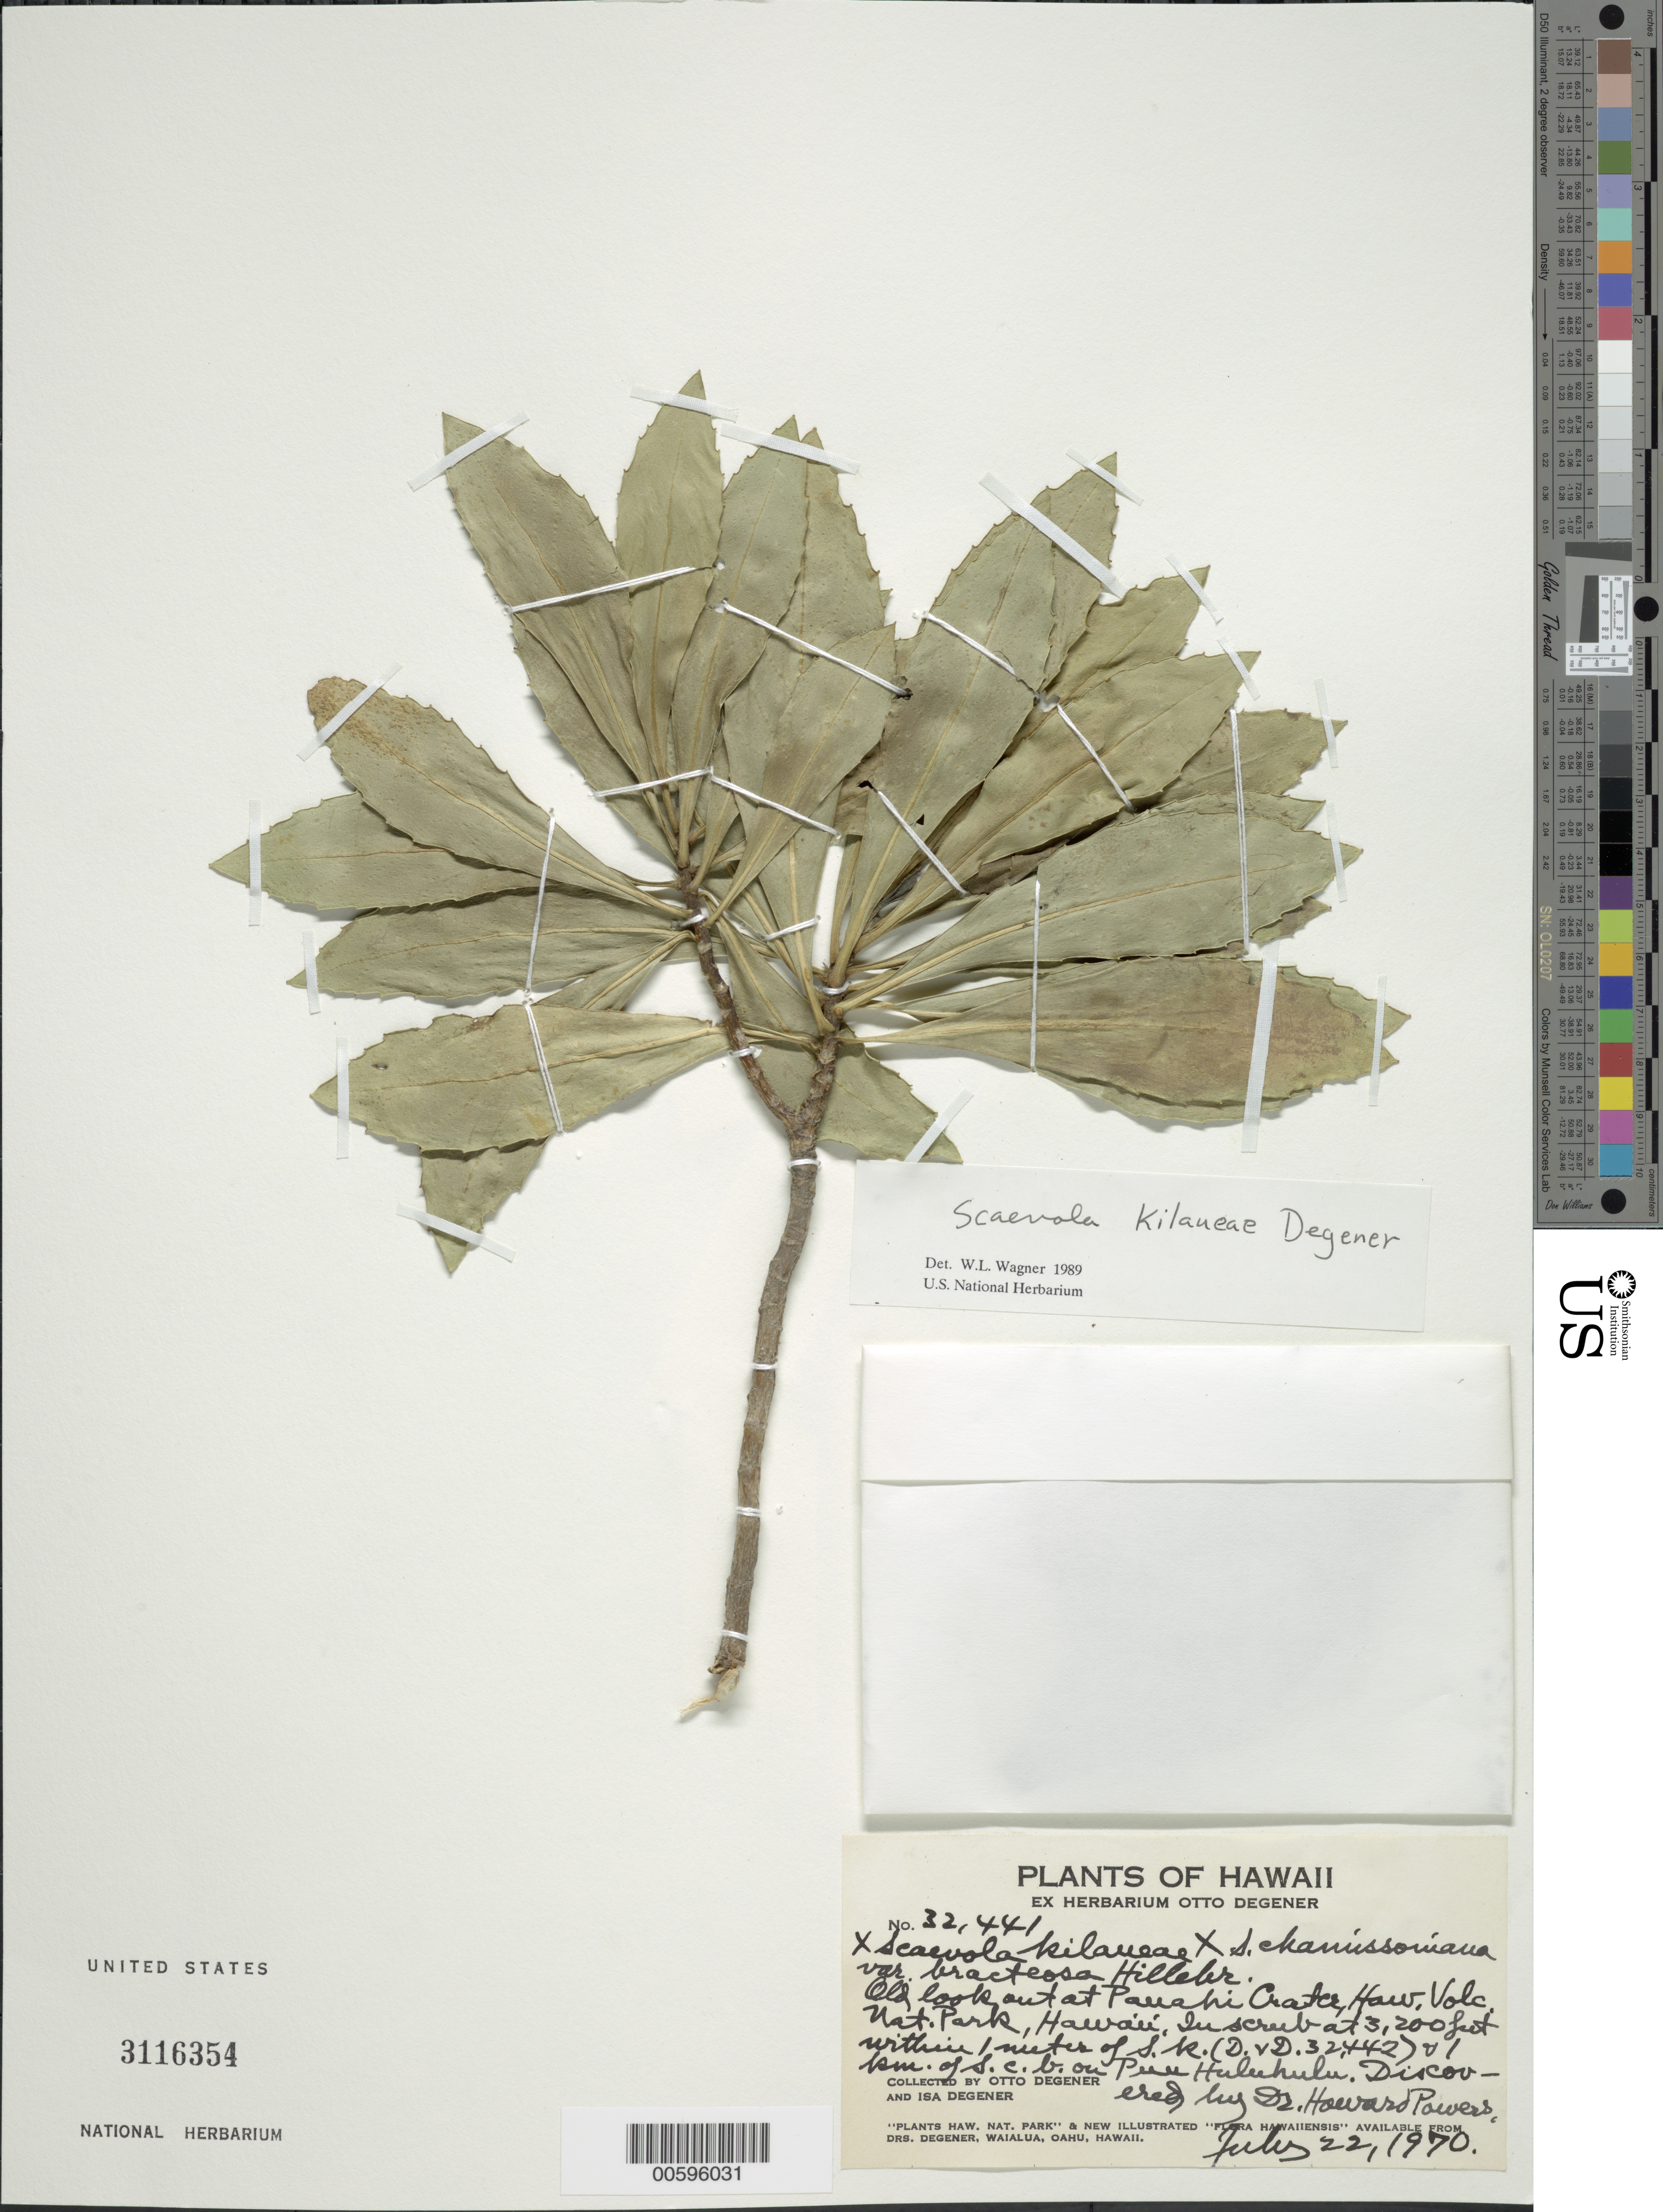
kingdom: Plantae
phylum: Tracheophyta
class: Magnoliopsida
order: Asterales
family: Goodeniaceae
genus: Scaevola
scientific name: Scaevola kilaueae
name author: O. Deg.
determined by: Wagner, W. L., (BOT), Smithsonian Institution - National Museum of Natural History (UNITED STATES)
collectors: O. Degener & I. Degener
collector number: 32441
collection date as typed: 22 Jul 1970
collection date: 1970-07-22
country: United States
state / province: Hawaii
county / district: Hawaii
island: Hawaii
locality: Old lookout at Pauahi Crater, Haw. Volc. Nat. Park. W/I 1 m of S.K. and 1 km of S.C.B. on Puu Huluhulu.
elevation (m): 975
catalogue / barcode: US 3116354